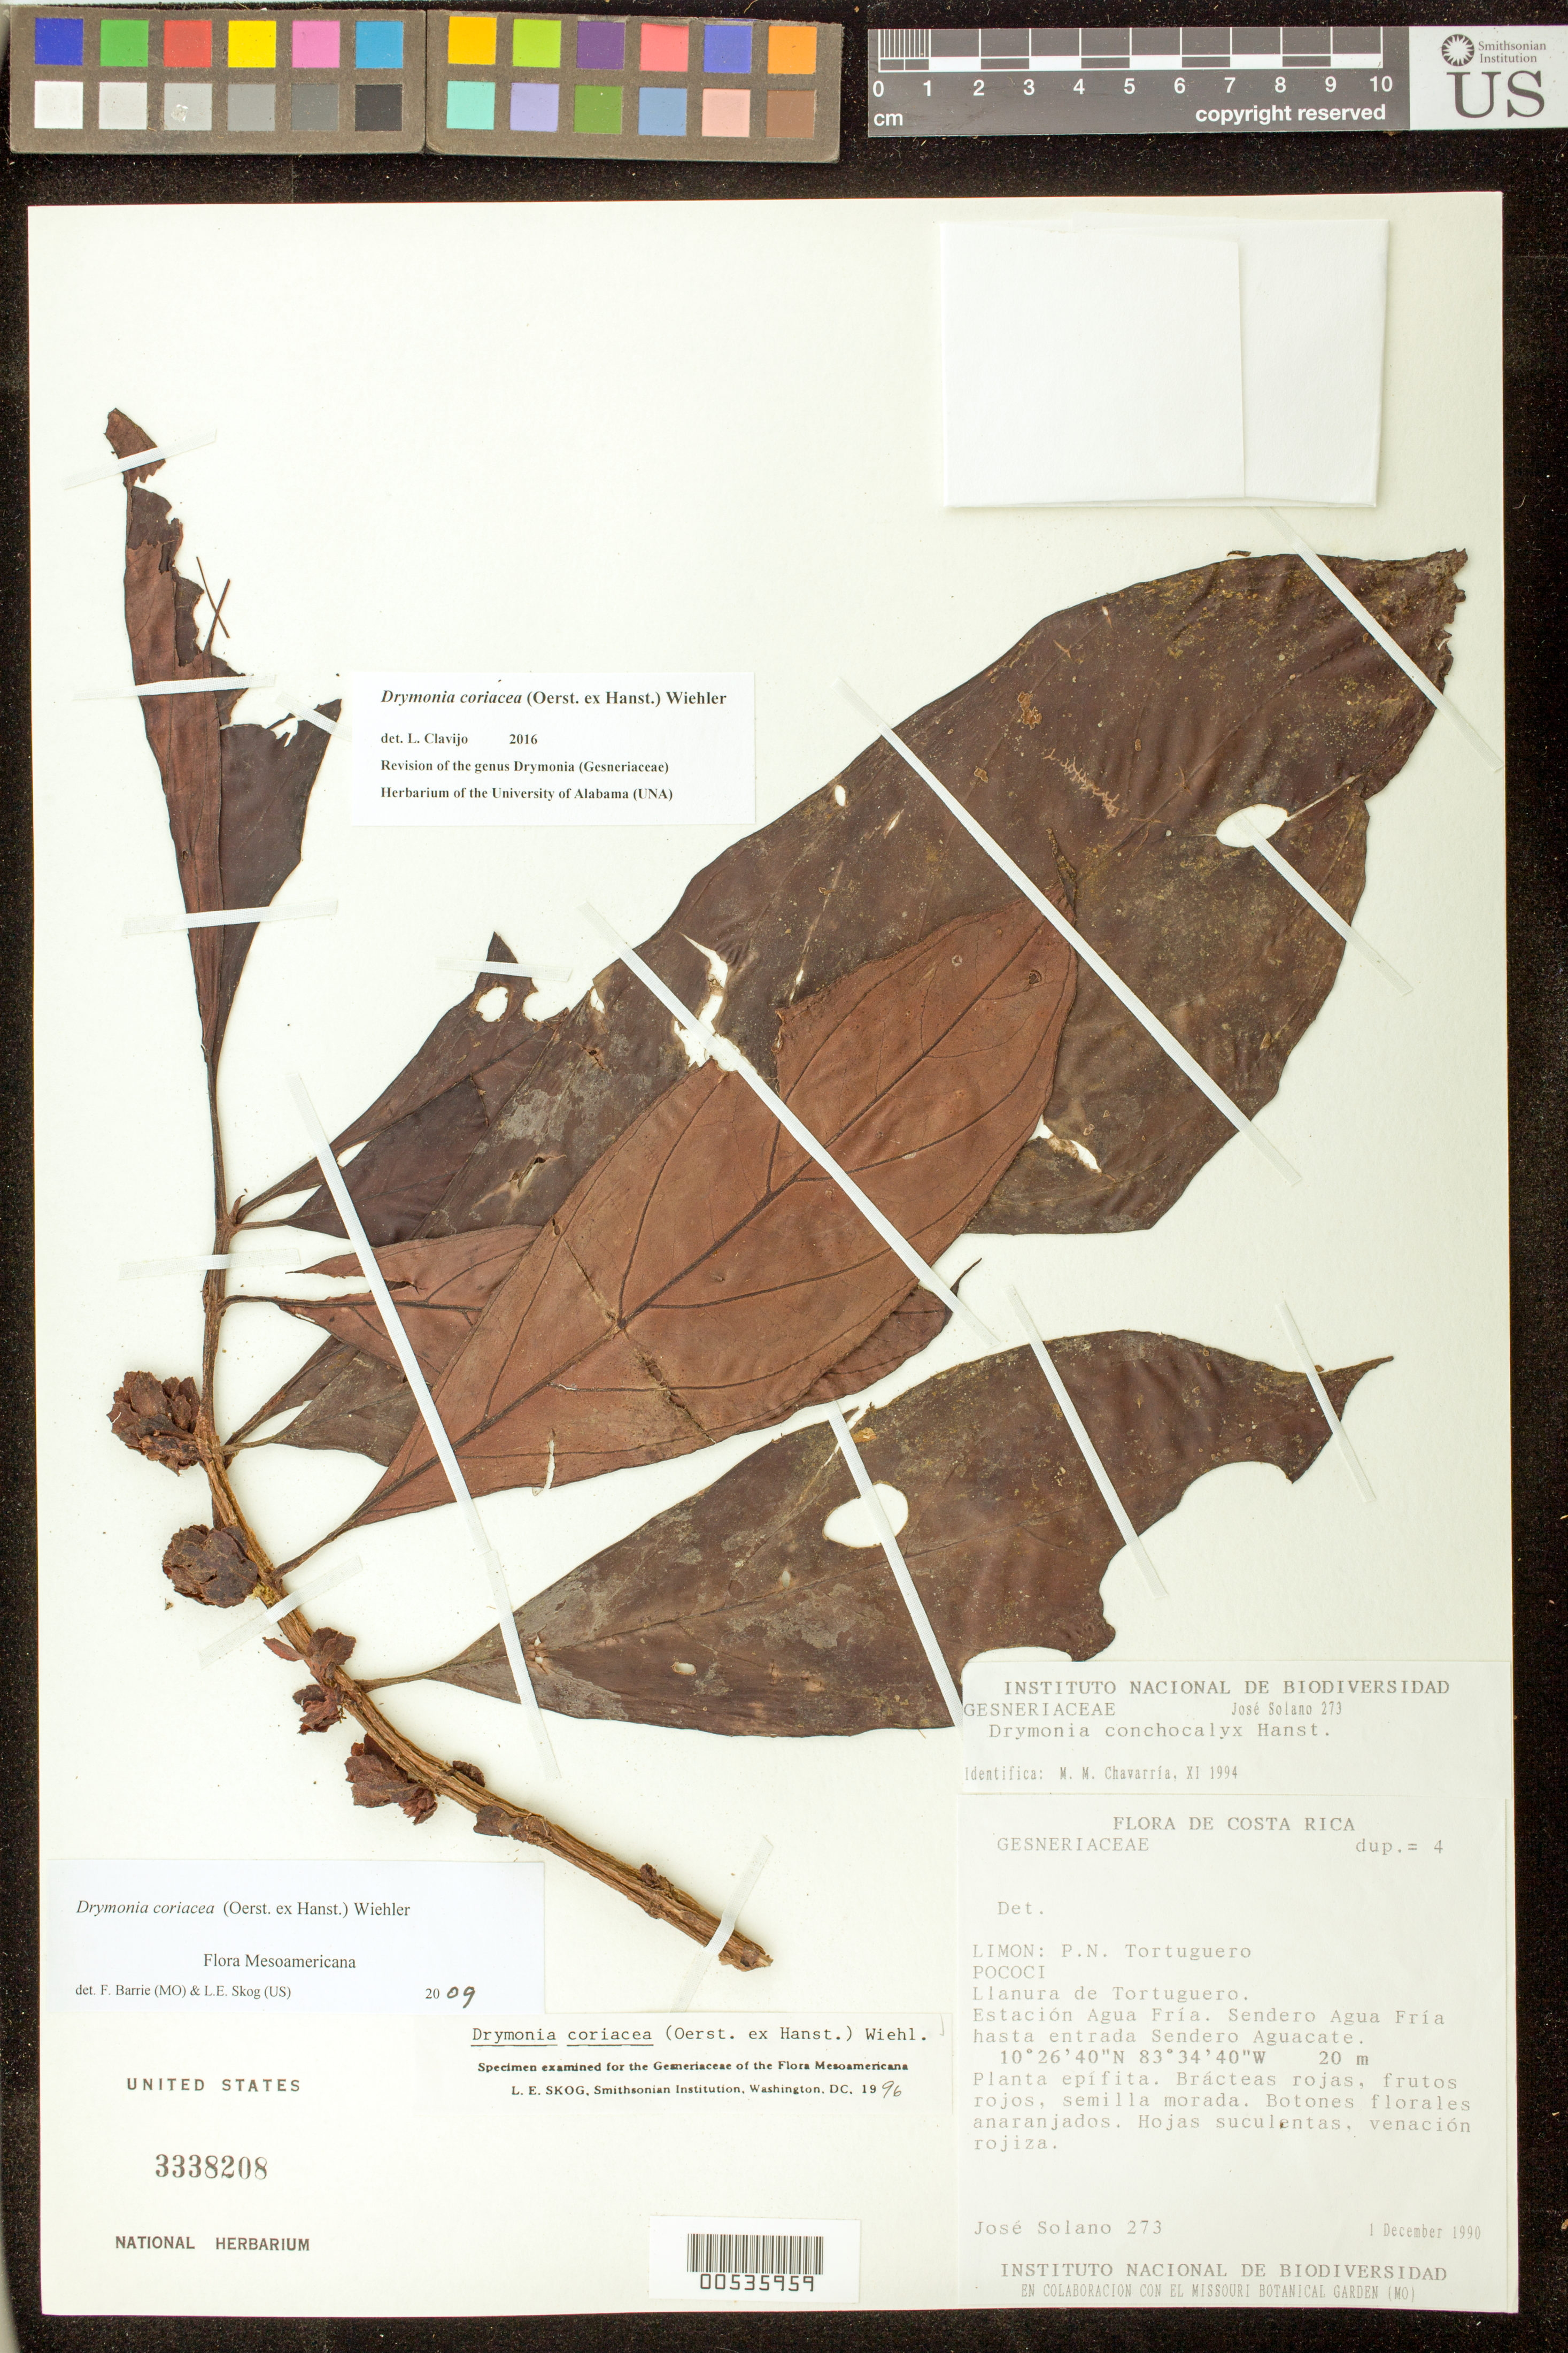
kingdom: Plantae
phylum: Tracheophyta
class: Magnoliopsida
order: Lamiales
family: Gesneriaceae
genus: Drymonia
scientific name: Drymonia coriacea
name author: (Oerst. ex Hanst.) Wiehler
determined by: Skog, Laurence E.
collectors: J. Solano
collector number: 273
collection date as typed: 01 Dec 1990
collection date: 1990-12-01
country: Costa Rica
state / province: Limón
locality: P.N. Tortuguero, Pococi, Llanura de Tortuguero; Estación Agua Fría, Sendero Agua Fría hasta entrada Sendero Aguacate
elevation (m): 20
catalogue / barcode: US 3338208